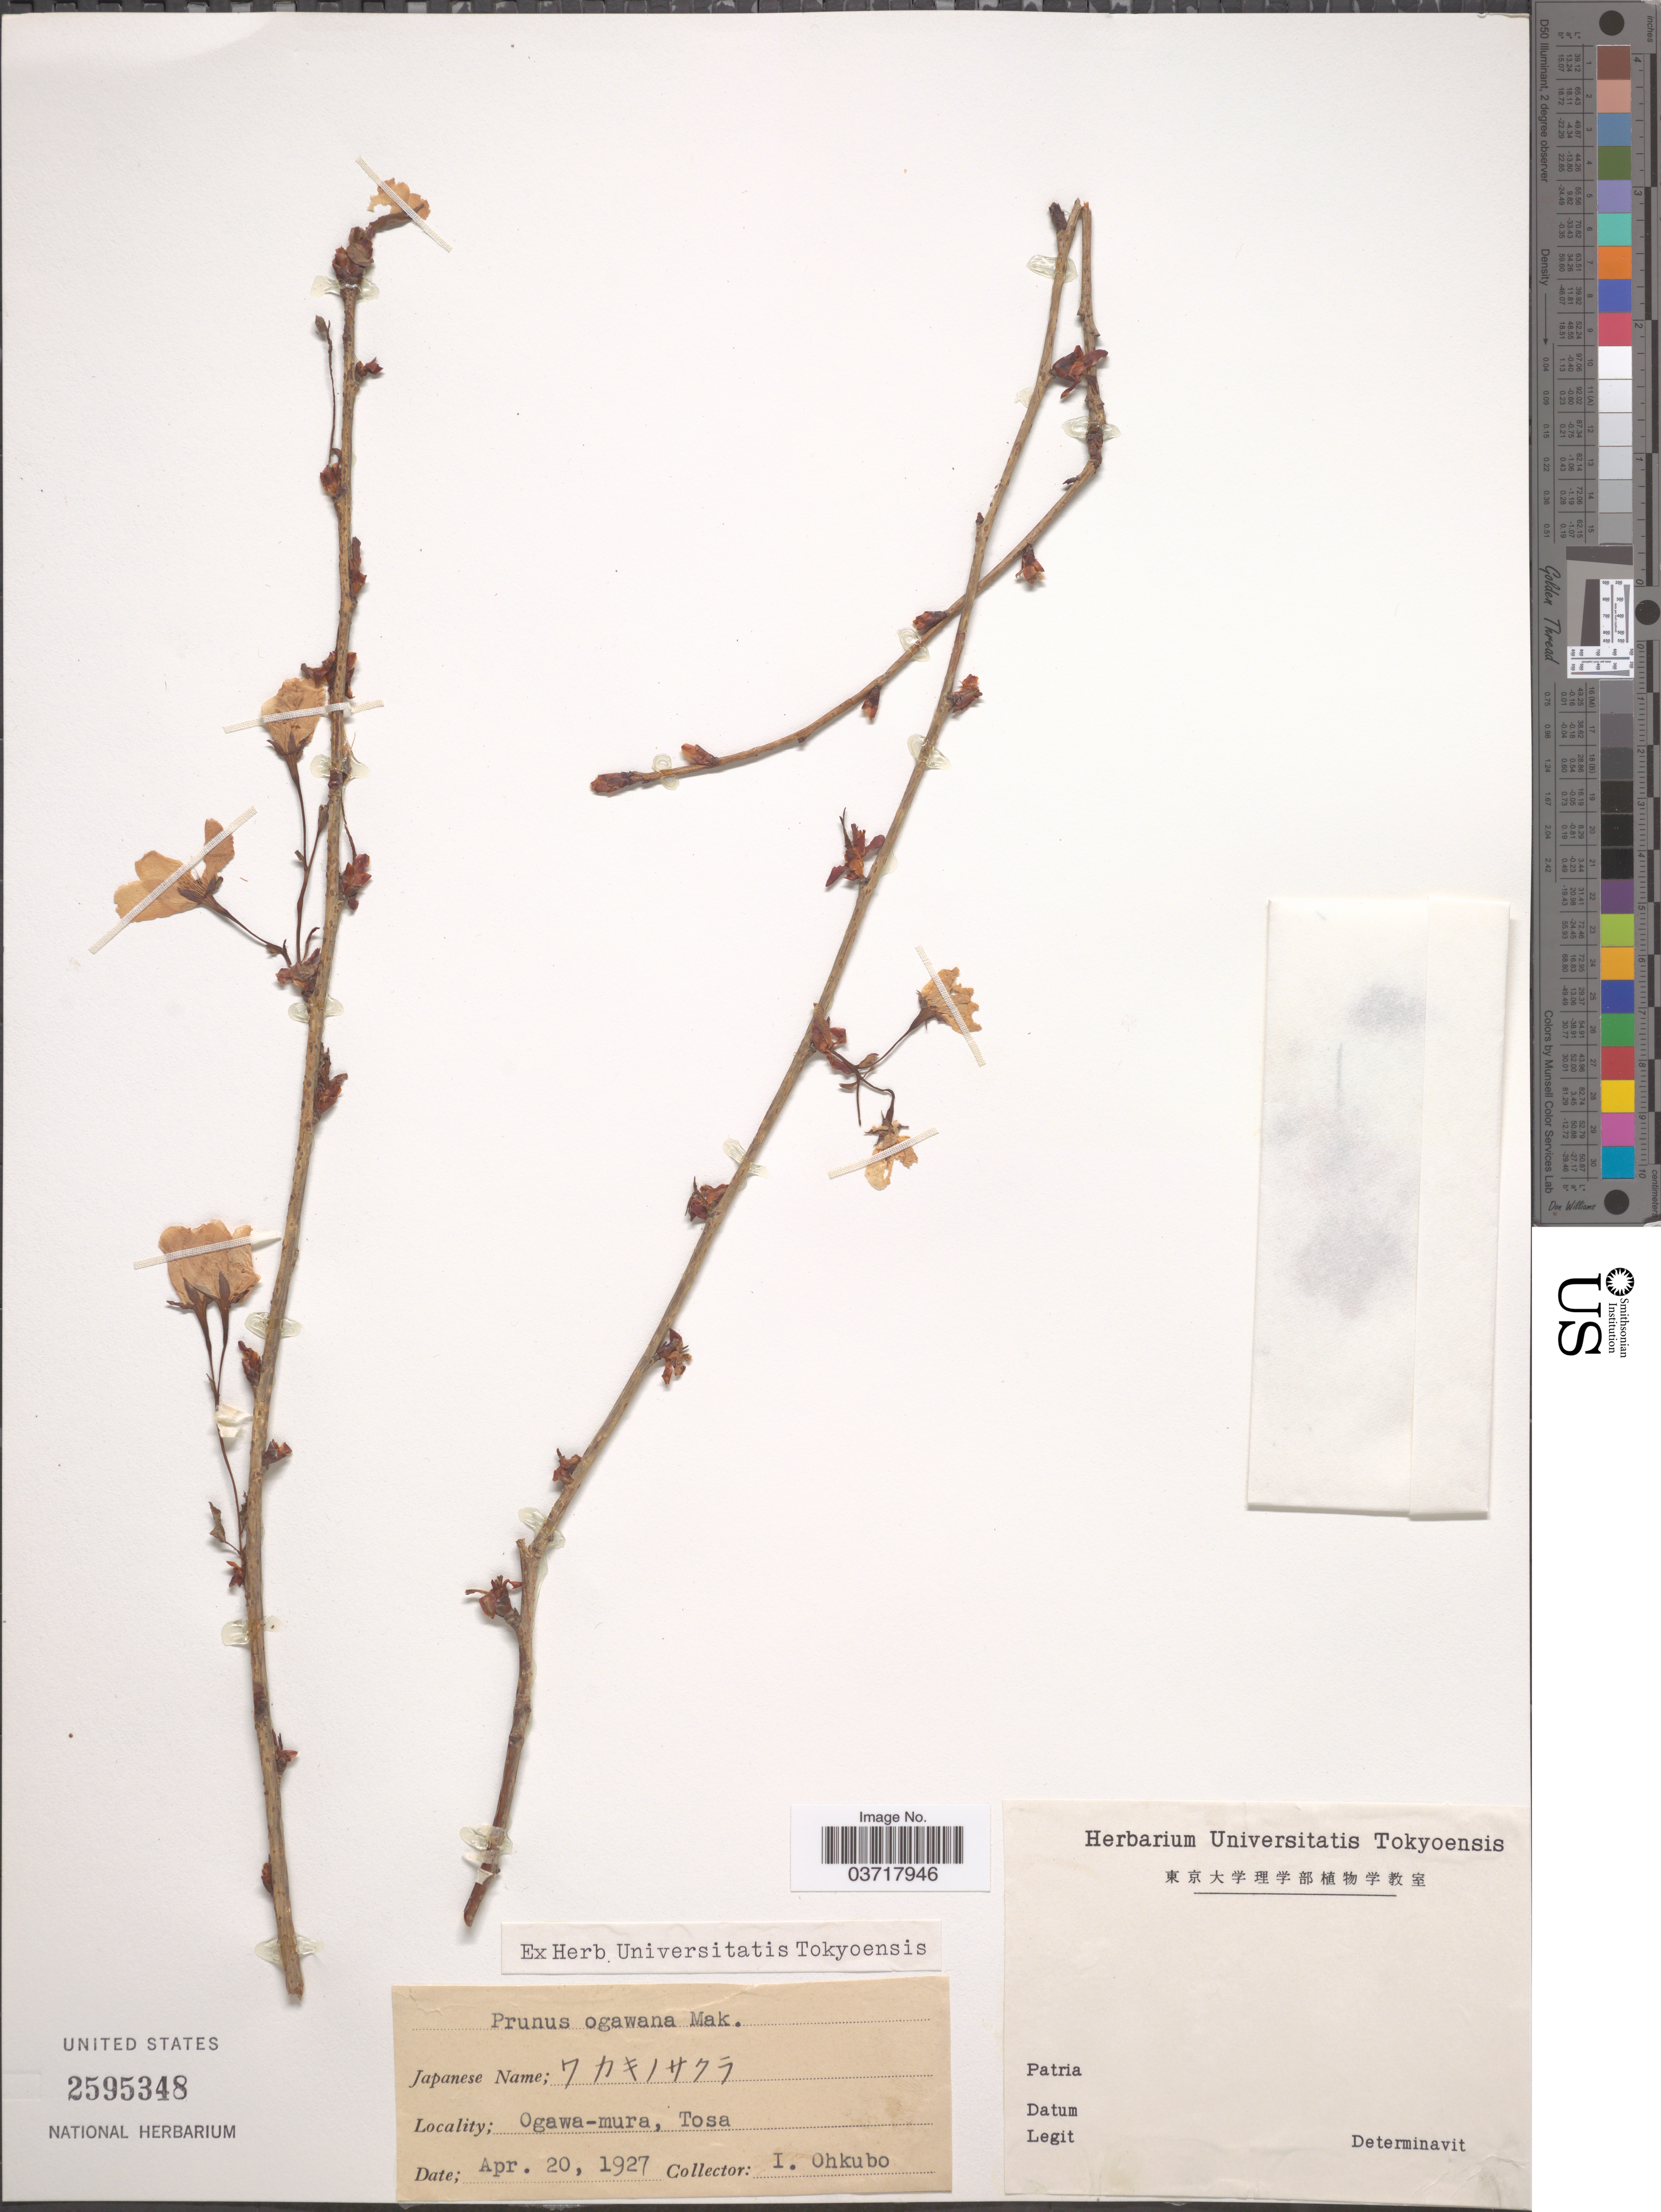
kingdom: Plantae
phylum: Tracheophyta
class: Magnoliopsida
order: Rosales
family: Rosaceae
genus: Prunus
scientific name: Prunus ogawana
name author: Makino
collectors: I. Ohkubo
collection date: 1927-04-20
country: Japan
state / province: Tokyo, Federal City of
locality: Ogawa-mura, Tosa.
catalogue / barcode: US 2595348